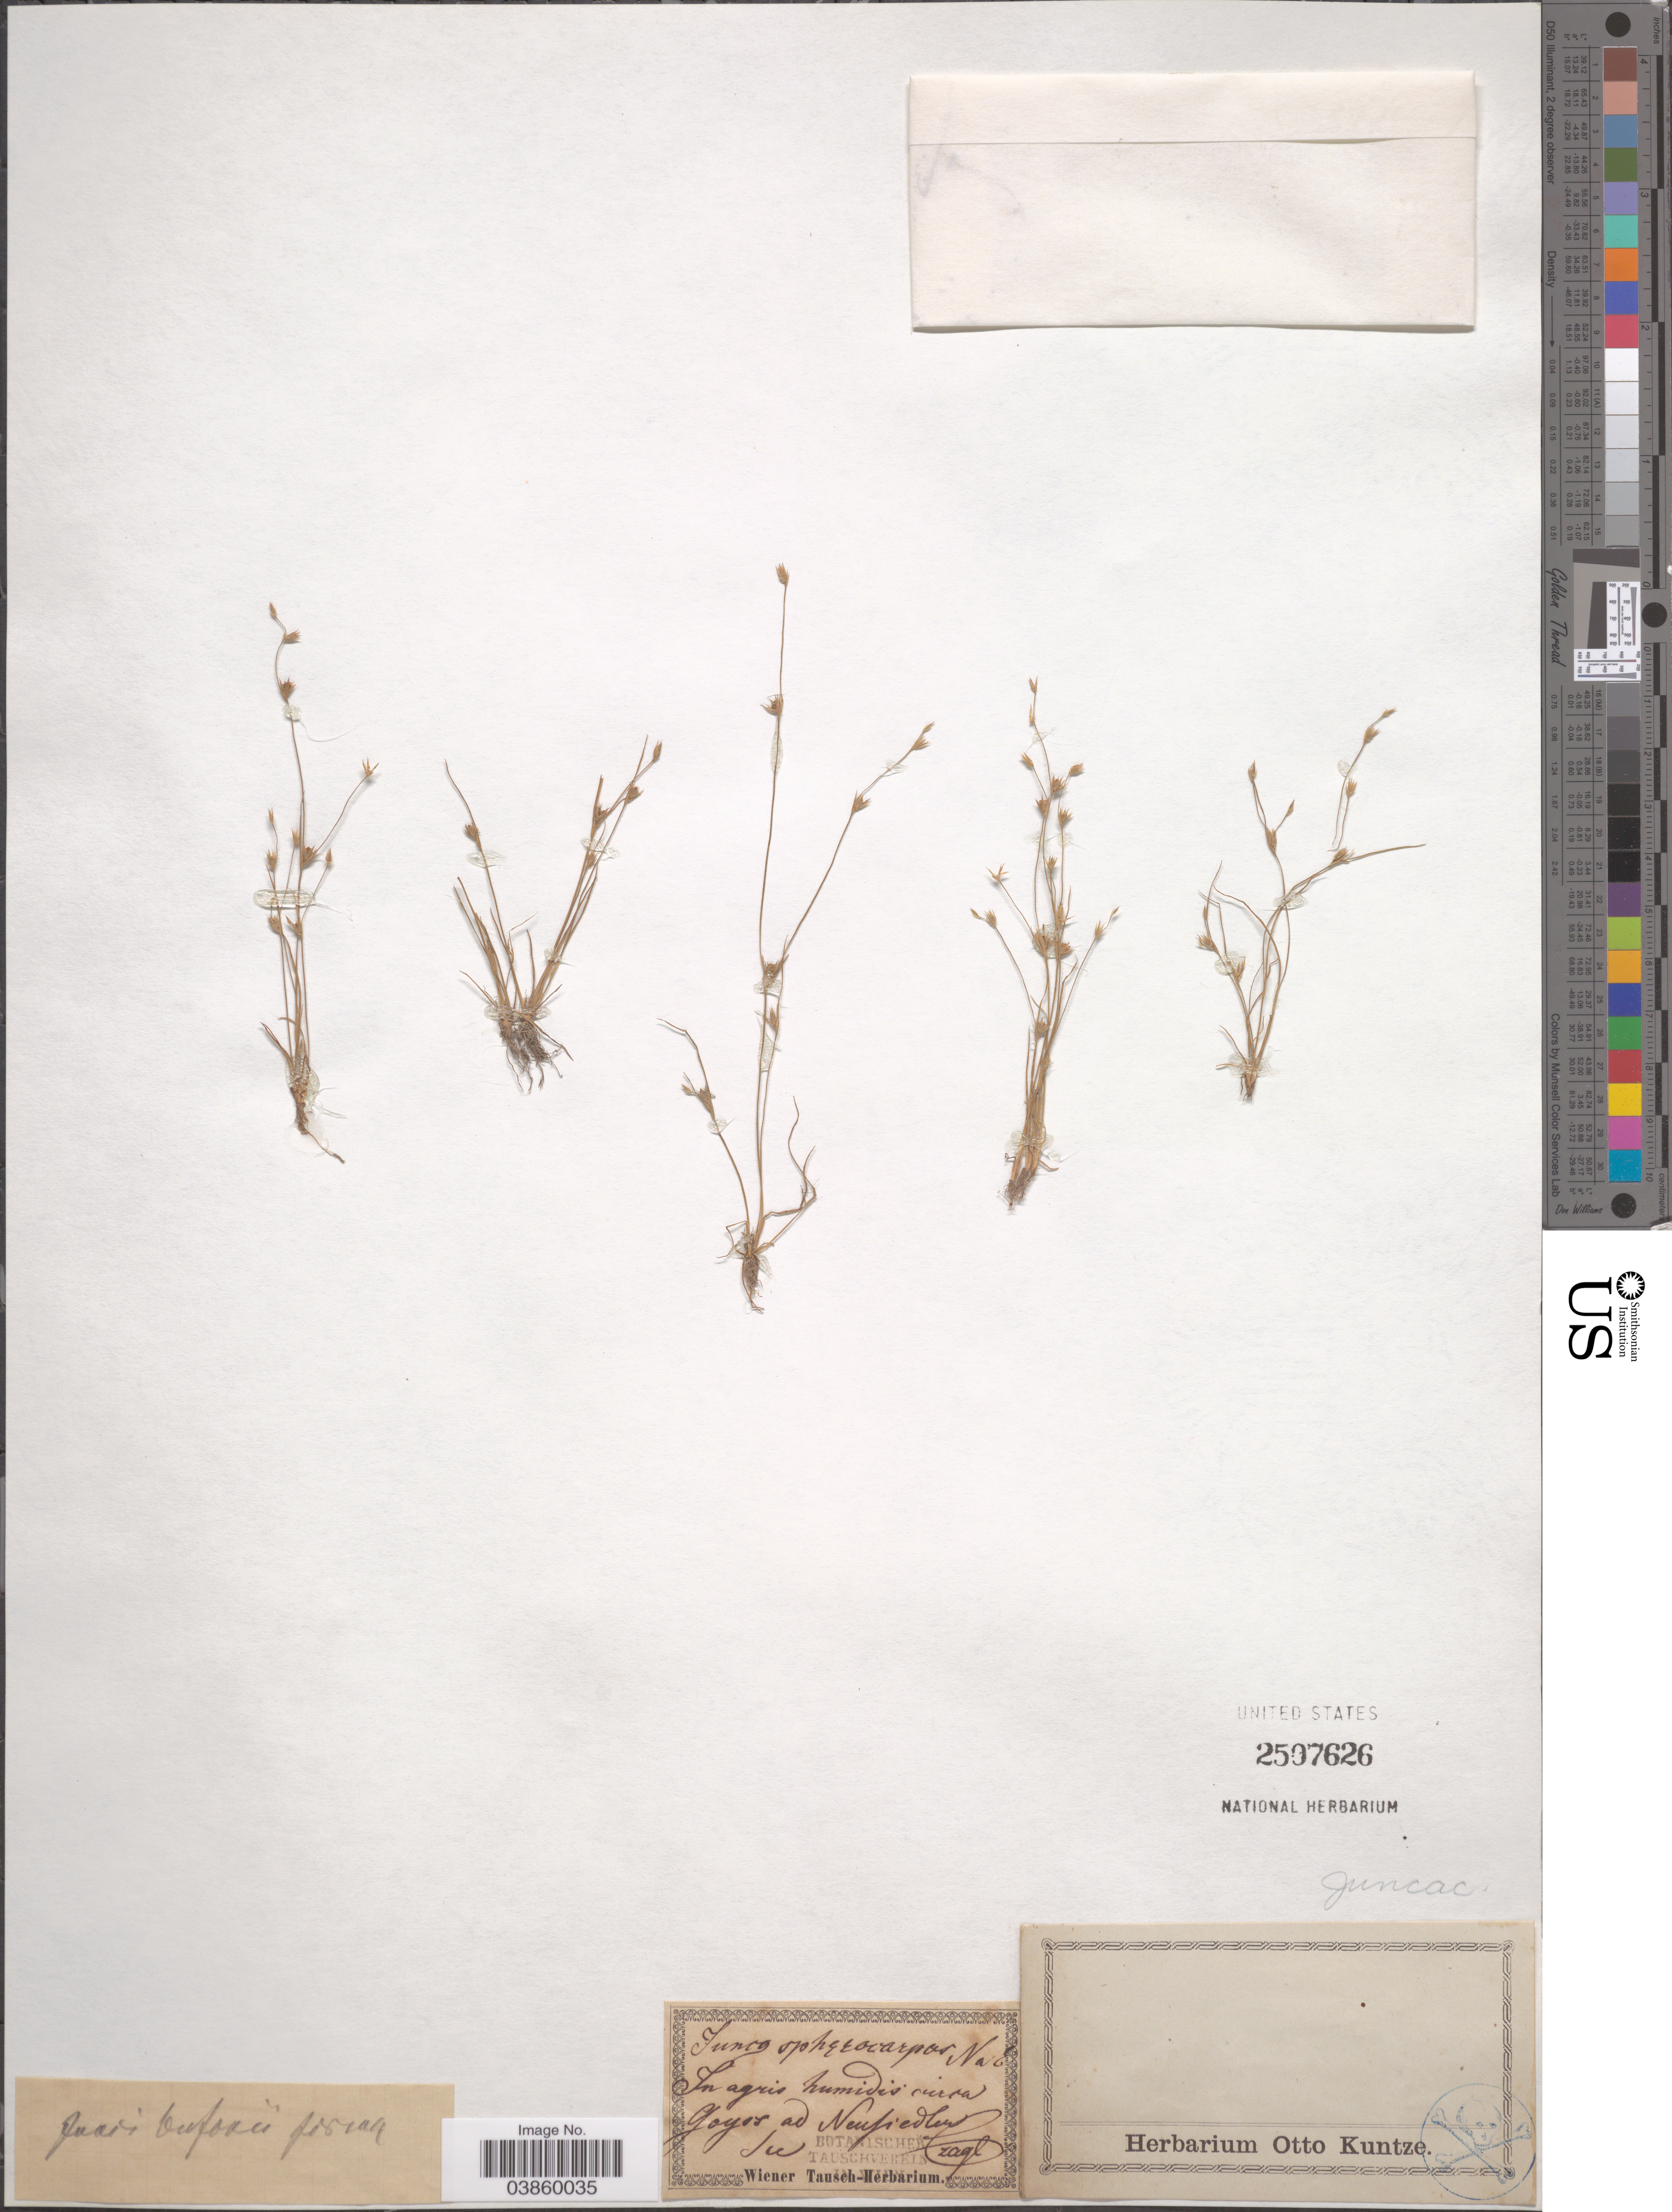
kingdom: Plantae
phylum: Tracheophyta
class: Liliopsida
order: Poales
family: Juncaceae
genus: Juncus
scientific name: Juncus bufonius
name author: L.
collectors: ex Herb. Wiener Tausch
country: Germany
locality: In agris humidis circa Goyos [interpreted] ad Neusiedler See.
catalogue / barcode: US 2507626